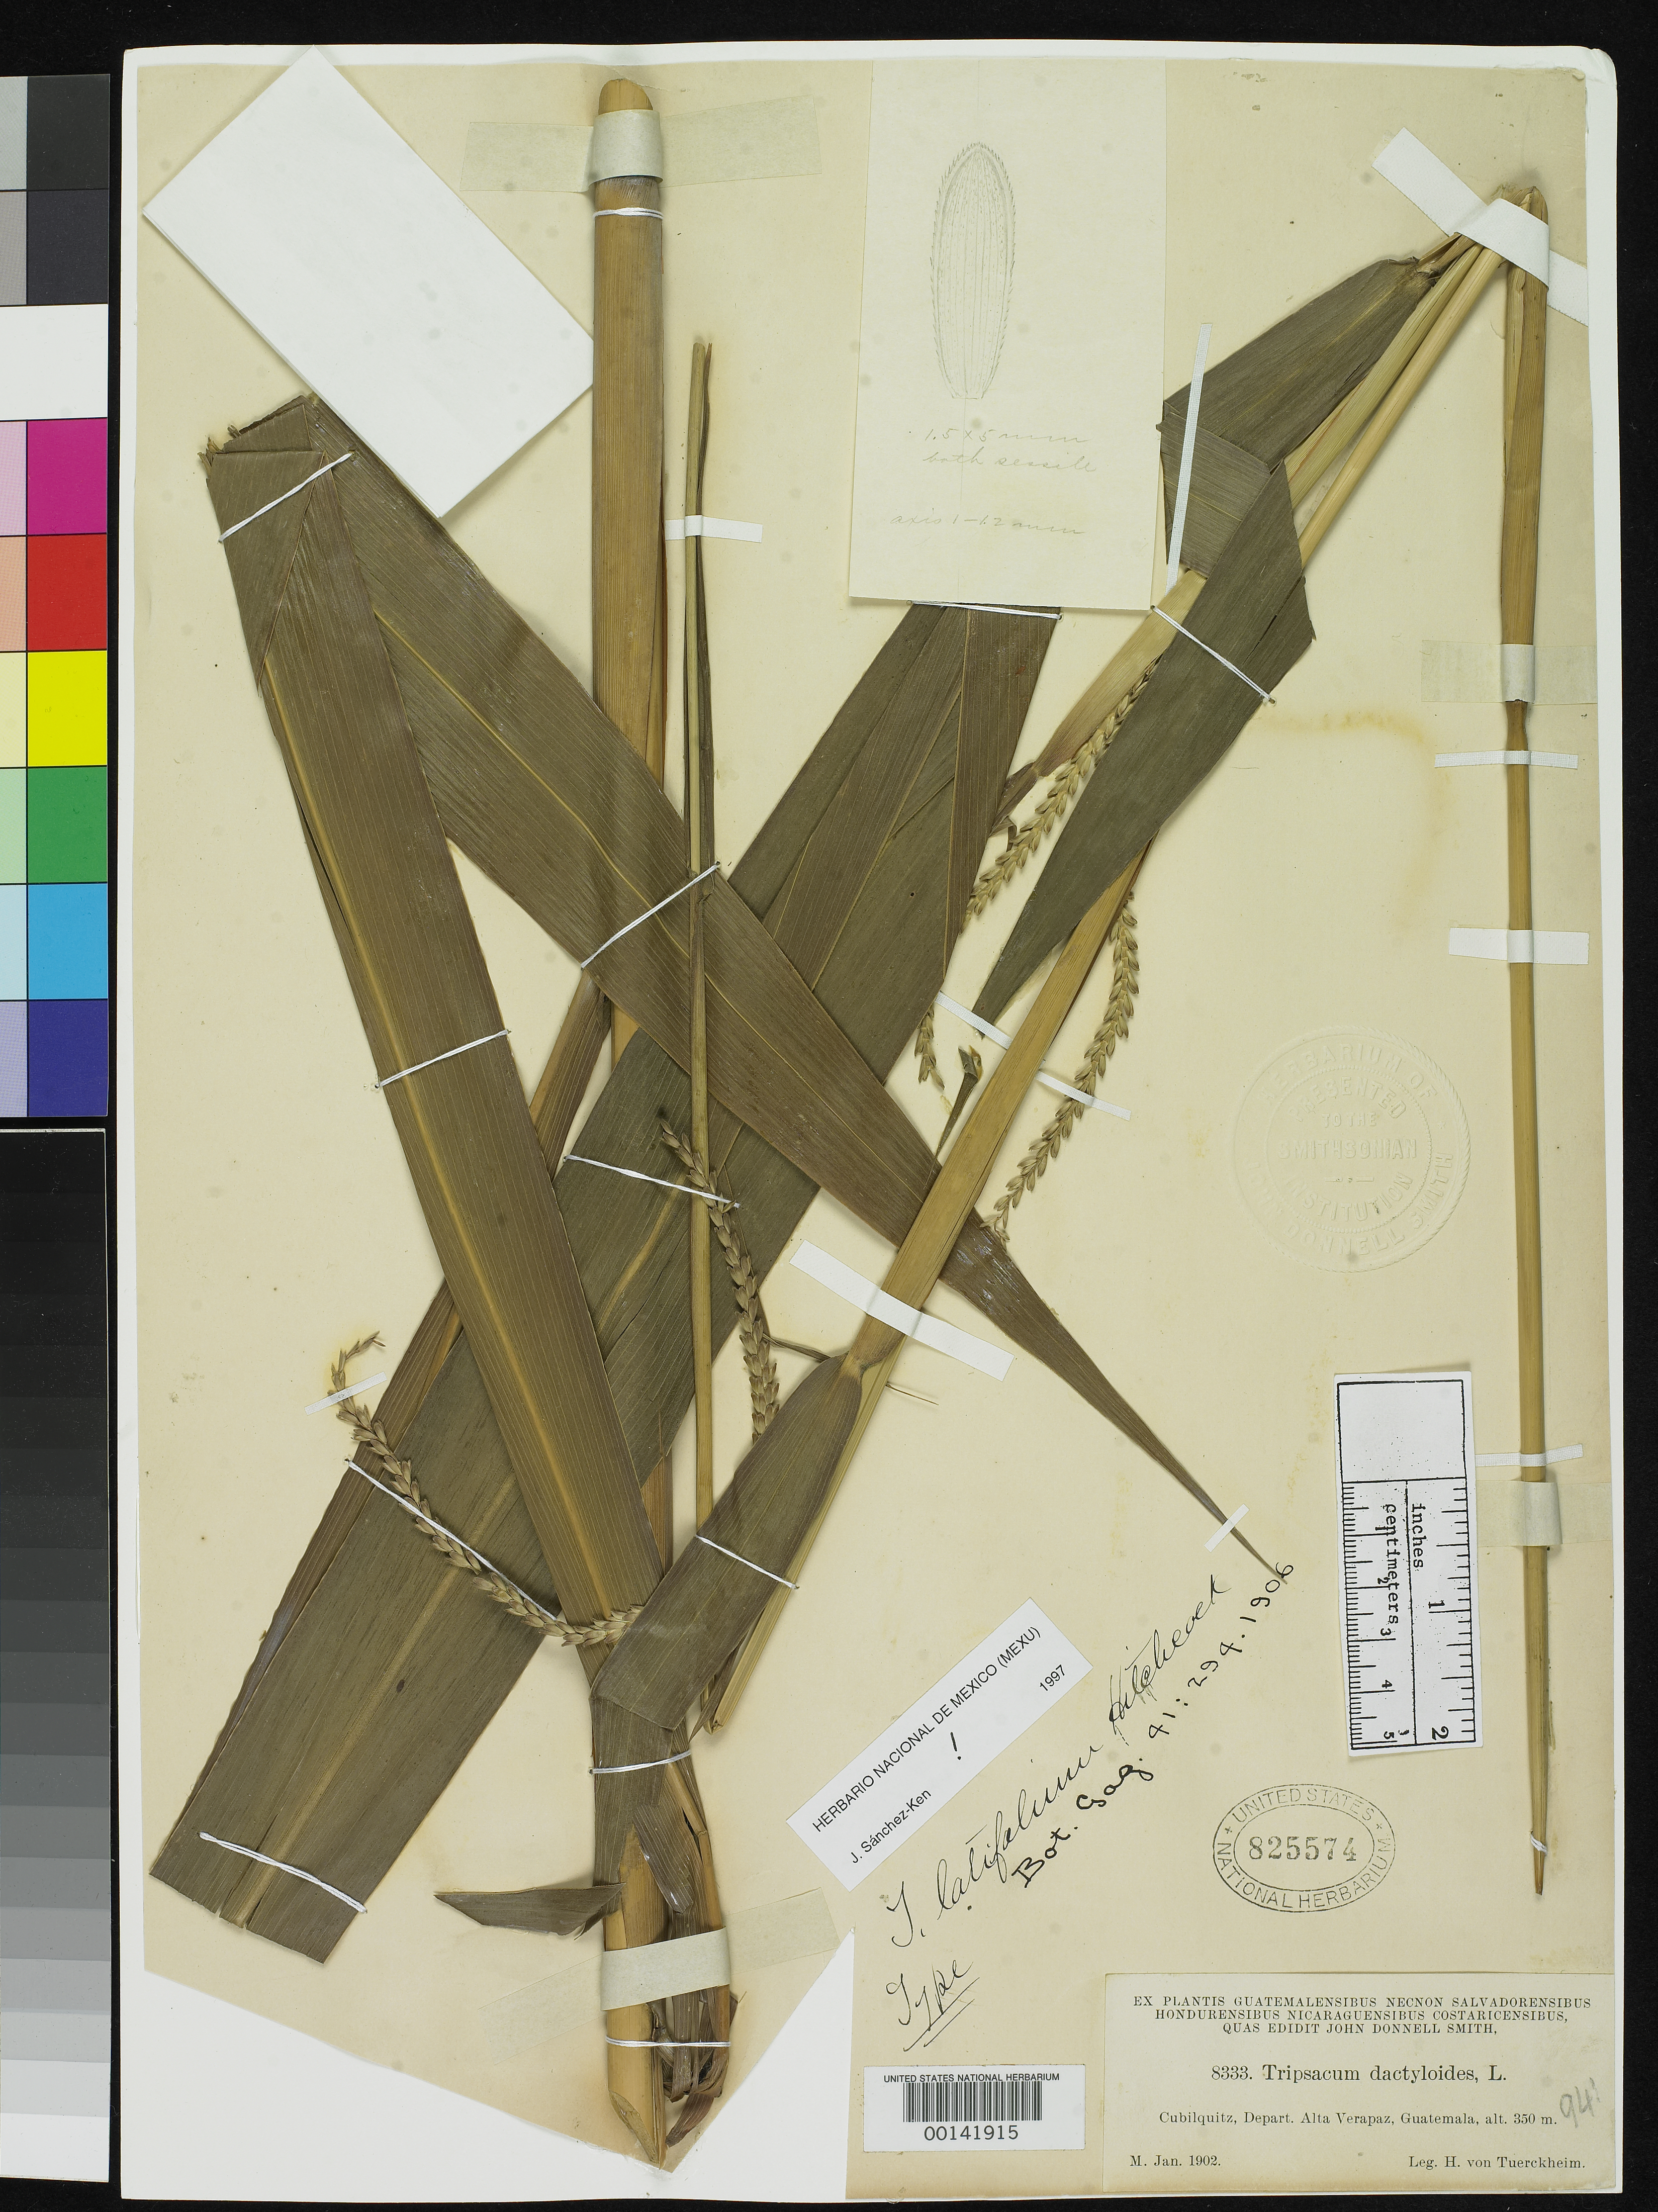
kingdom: Plantae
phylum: Tracheophyta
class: Liliopsida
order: Poales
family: Poaceae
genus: Tripsacum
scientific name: Tripsacum latifolium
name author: Hitchc.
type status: Isotype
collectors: H. von Türckheim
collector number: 8333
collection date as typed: Jan 1902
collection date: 1902-01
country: Guatemala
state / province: Alta Verapaz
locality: Cubilquitz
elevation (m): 350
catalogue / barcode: US 825574